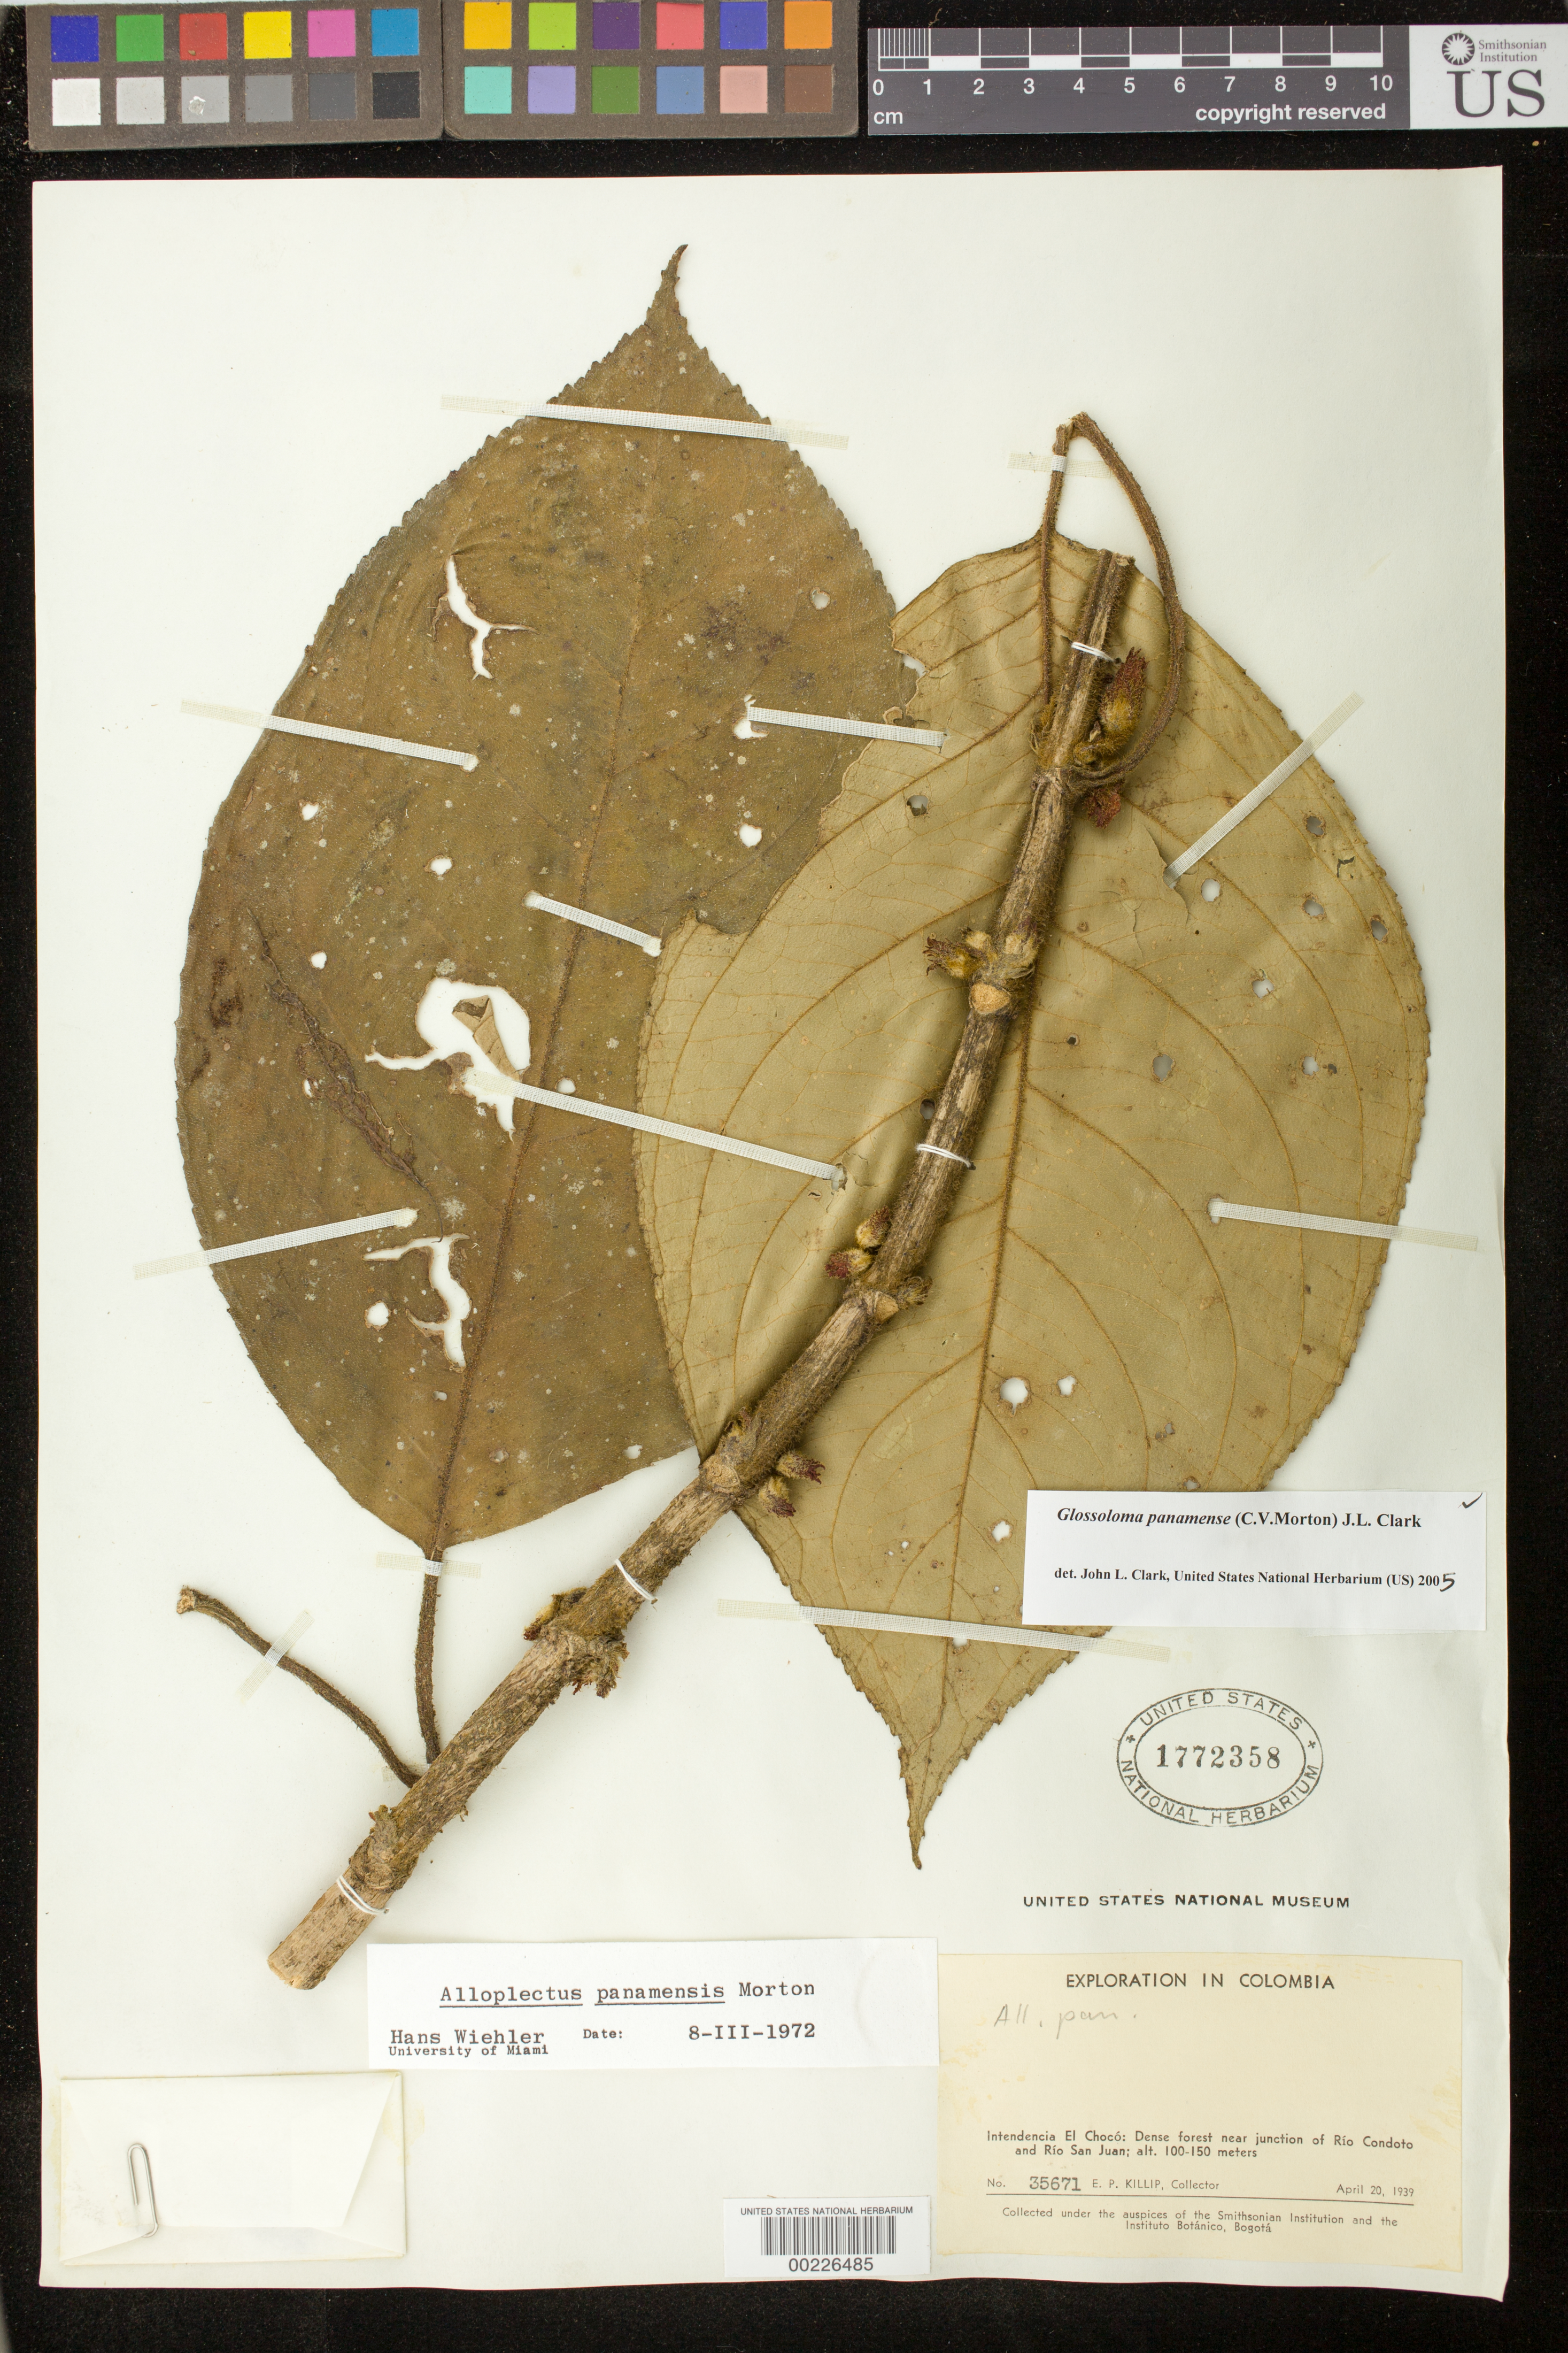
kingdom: Plantae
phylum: Tracheophyta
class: Magnoliopsida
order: Lamiales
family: Gesneriaceae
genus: Glossoloma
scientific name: Glossoloma panamense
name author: (C.V. Morton) J.L. Clark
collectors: E. P. Killip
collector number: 35671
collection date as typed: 20 Apr 1939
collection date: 1939-04-20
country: Colombia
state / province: Chocó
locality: Near junction of Rio Condoto and Rio San Juan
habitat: Dense forest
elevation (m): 100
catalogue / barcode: US 1772358